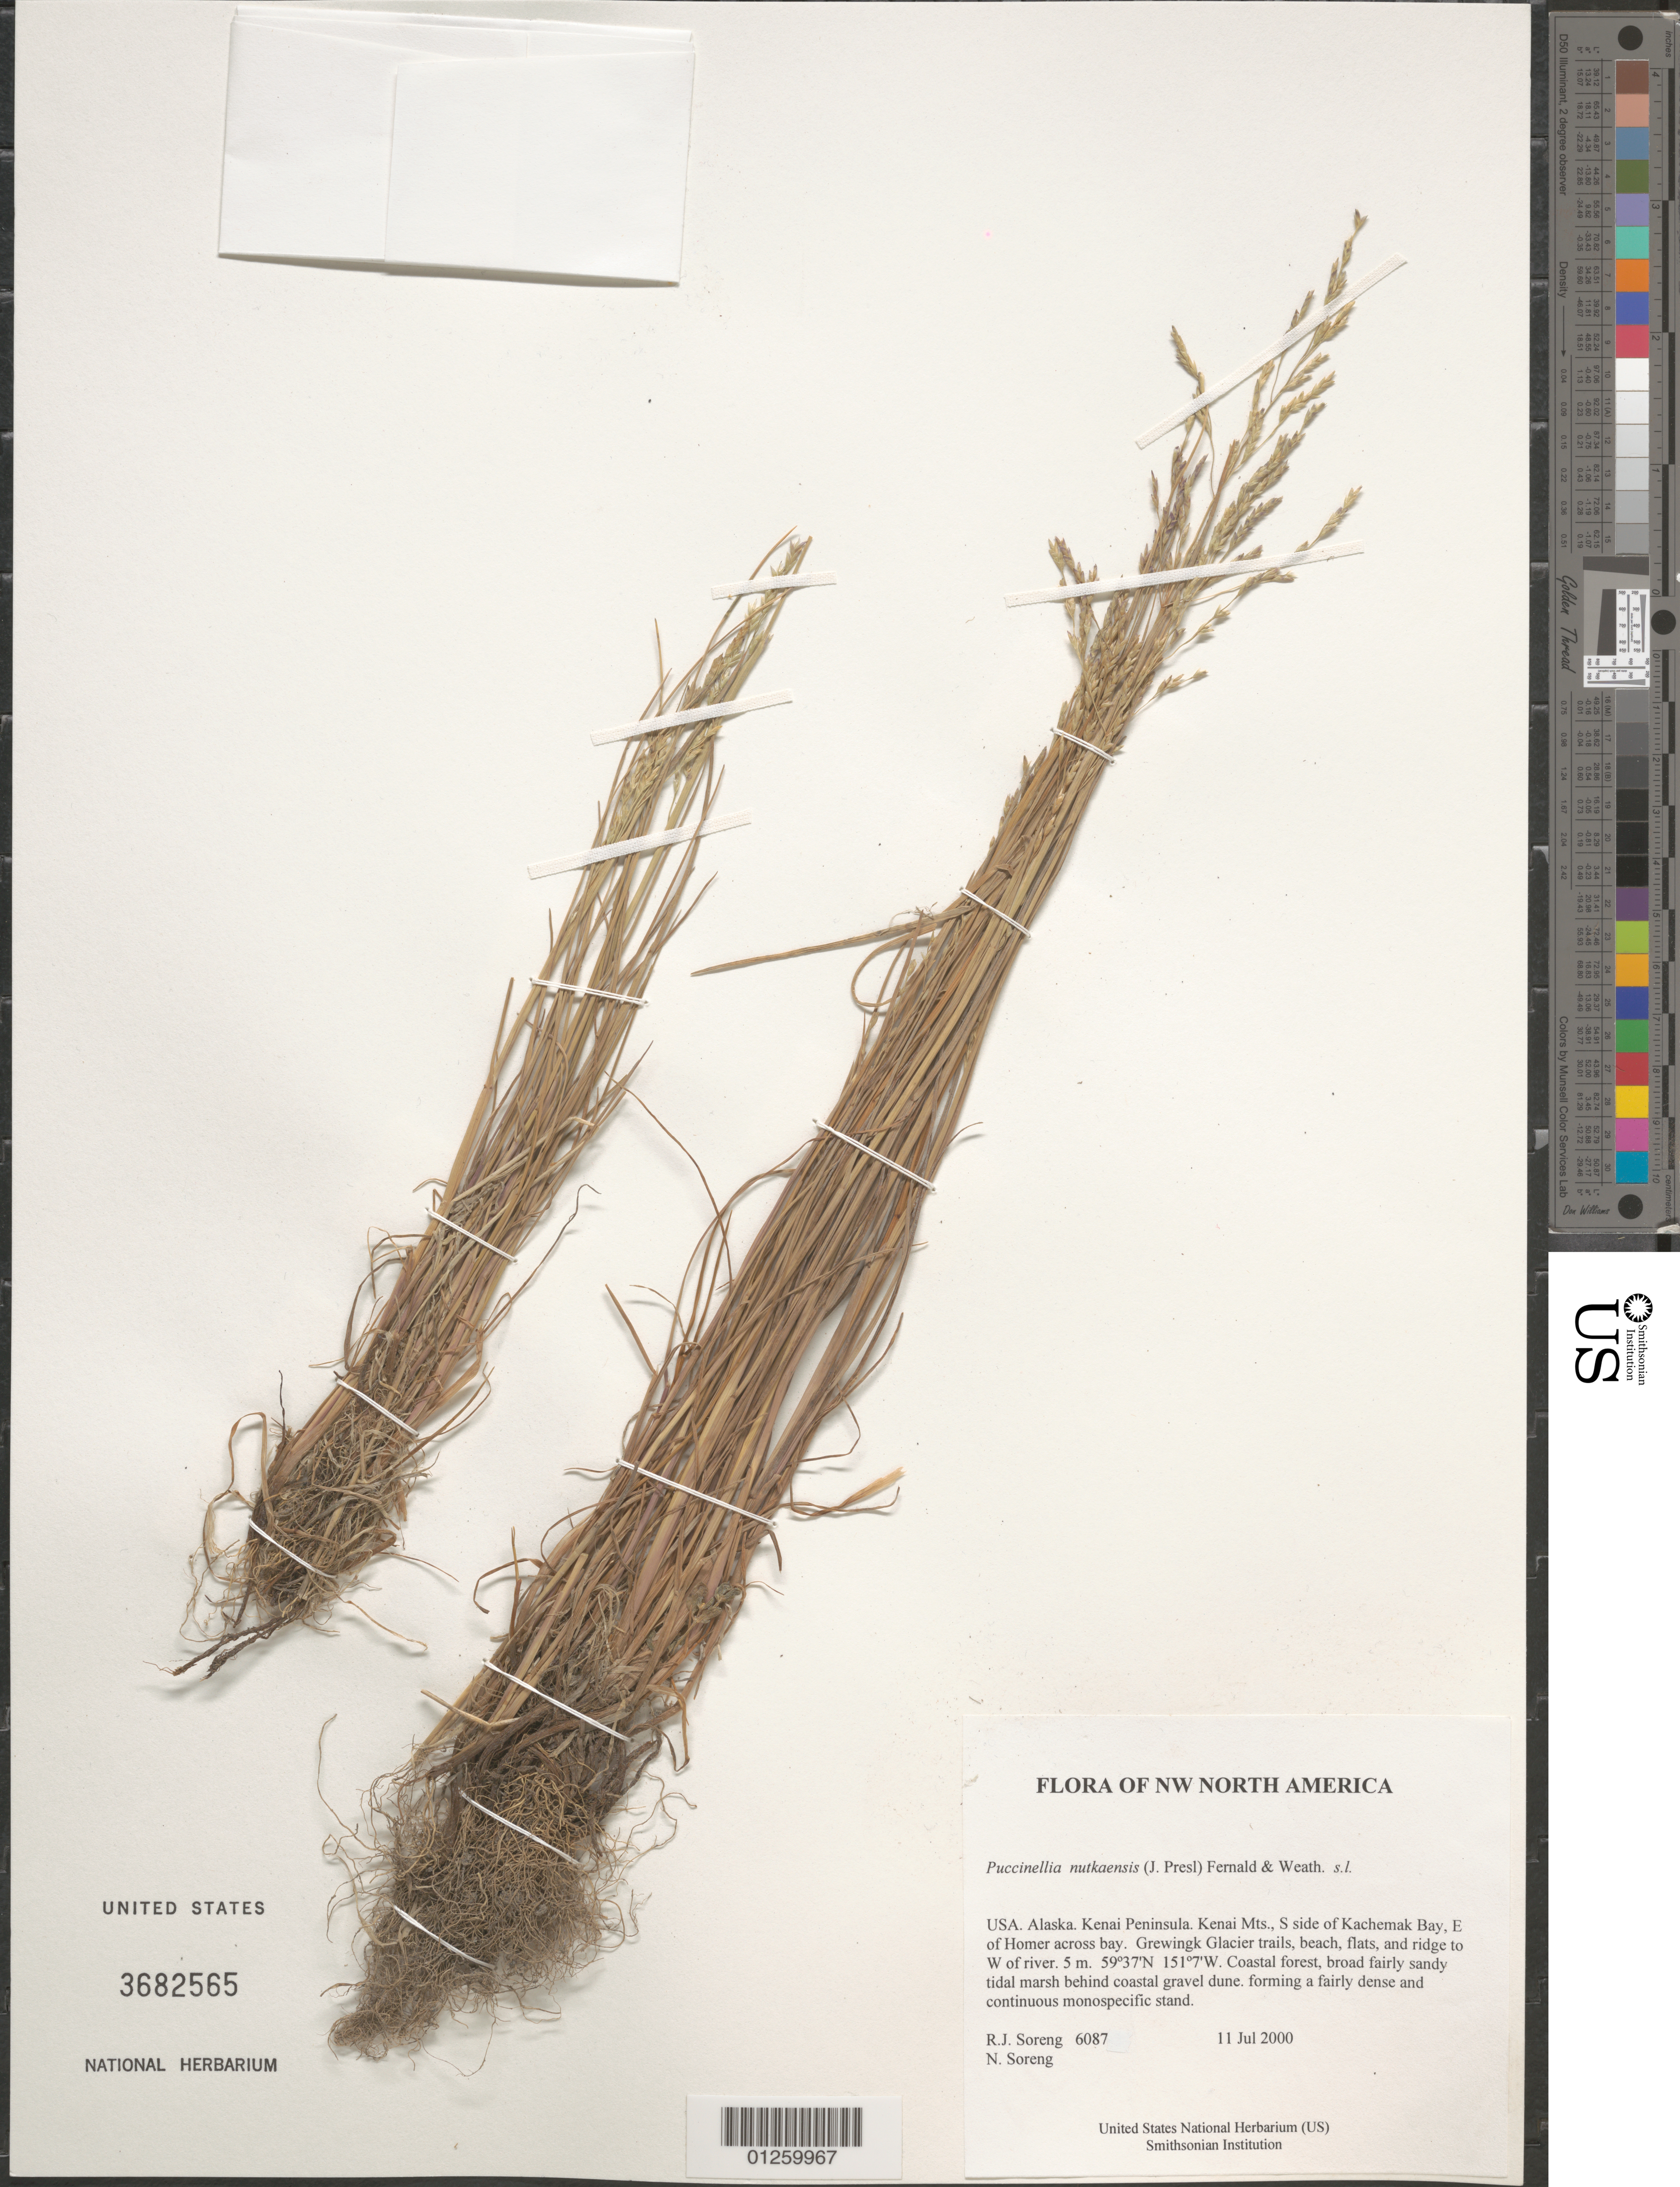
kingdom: Plantae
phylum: Tracheophyta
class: Liliopsida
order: Poales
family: Poaceae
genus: Puccinellia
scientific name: Puccinellia nutkaensis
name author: (J. Presl) Fernald & Weath.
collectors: R. J. Soreng & N. L. Soreng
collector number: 6087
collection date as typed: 11 Jul 2000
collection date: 2000-07-11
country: United States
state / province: Alaska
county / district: Kenai Peninsula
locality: Kenai Mts., S side of Kachemak Bay, E of Homer across bay. Grewingk Glacier trails, beach, flats, and ridge to W of river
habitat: Coastal forest, broad fairly sandy tidal marsh behind coastal gravel dune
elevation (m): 5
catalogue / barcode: US 3682565